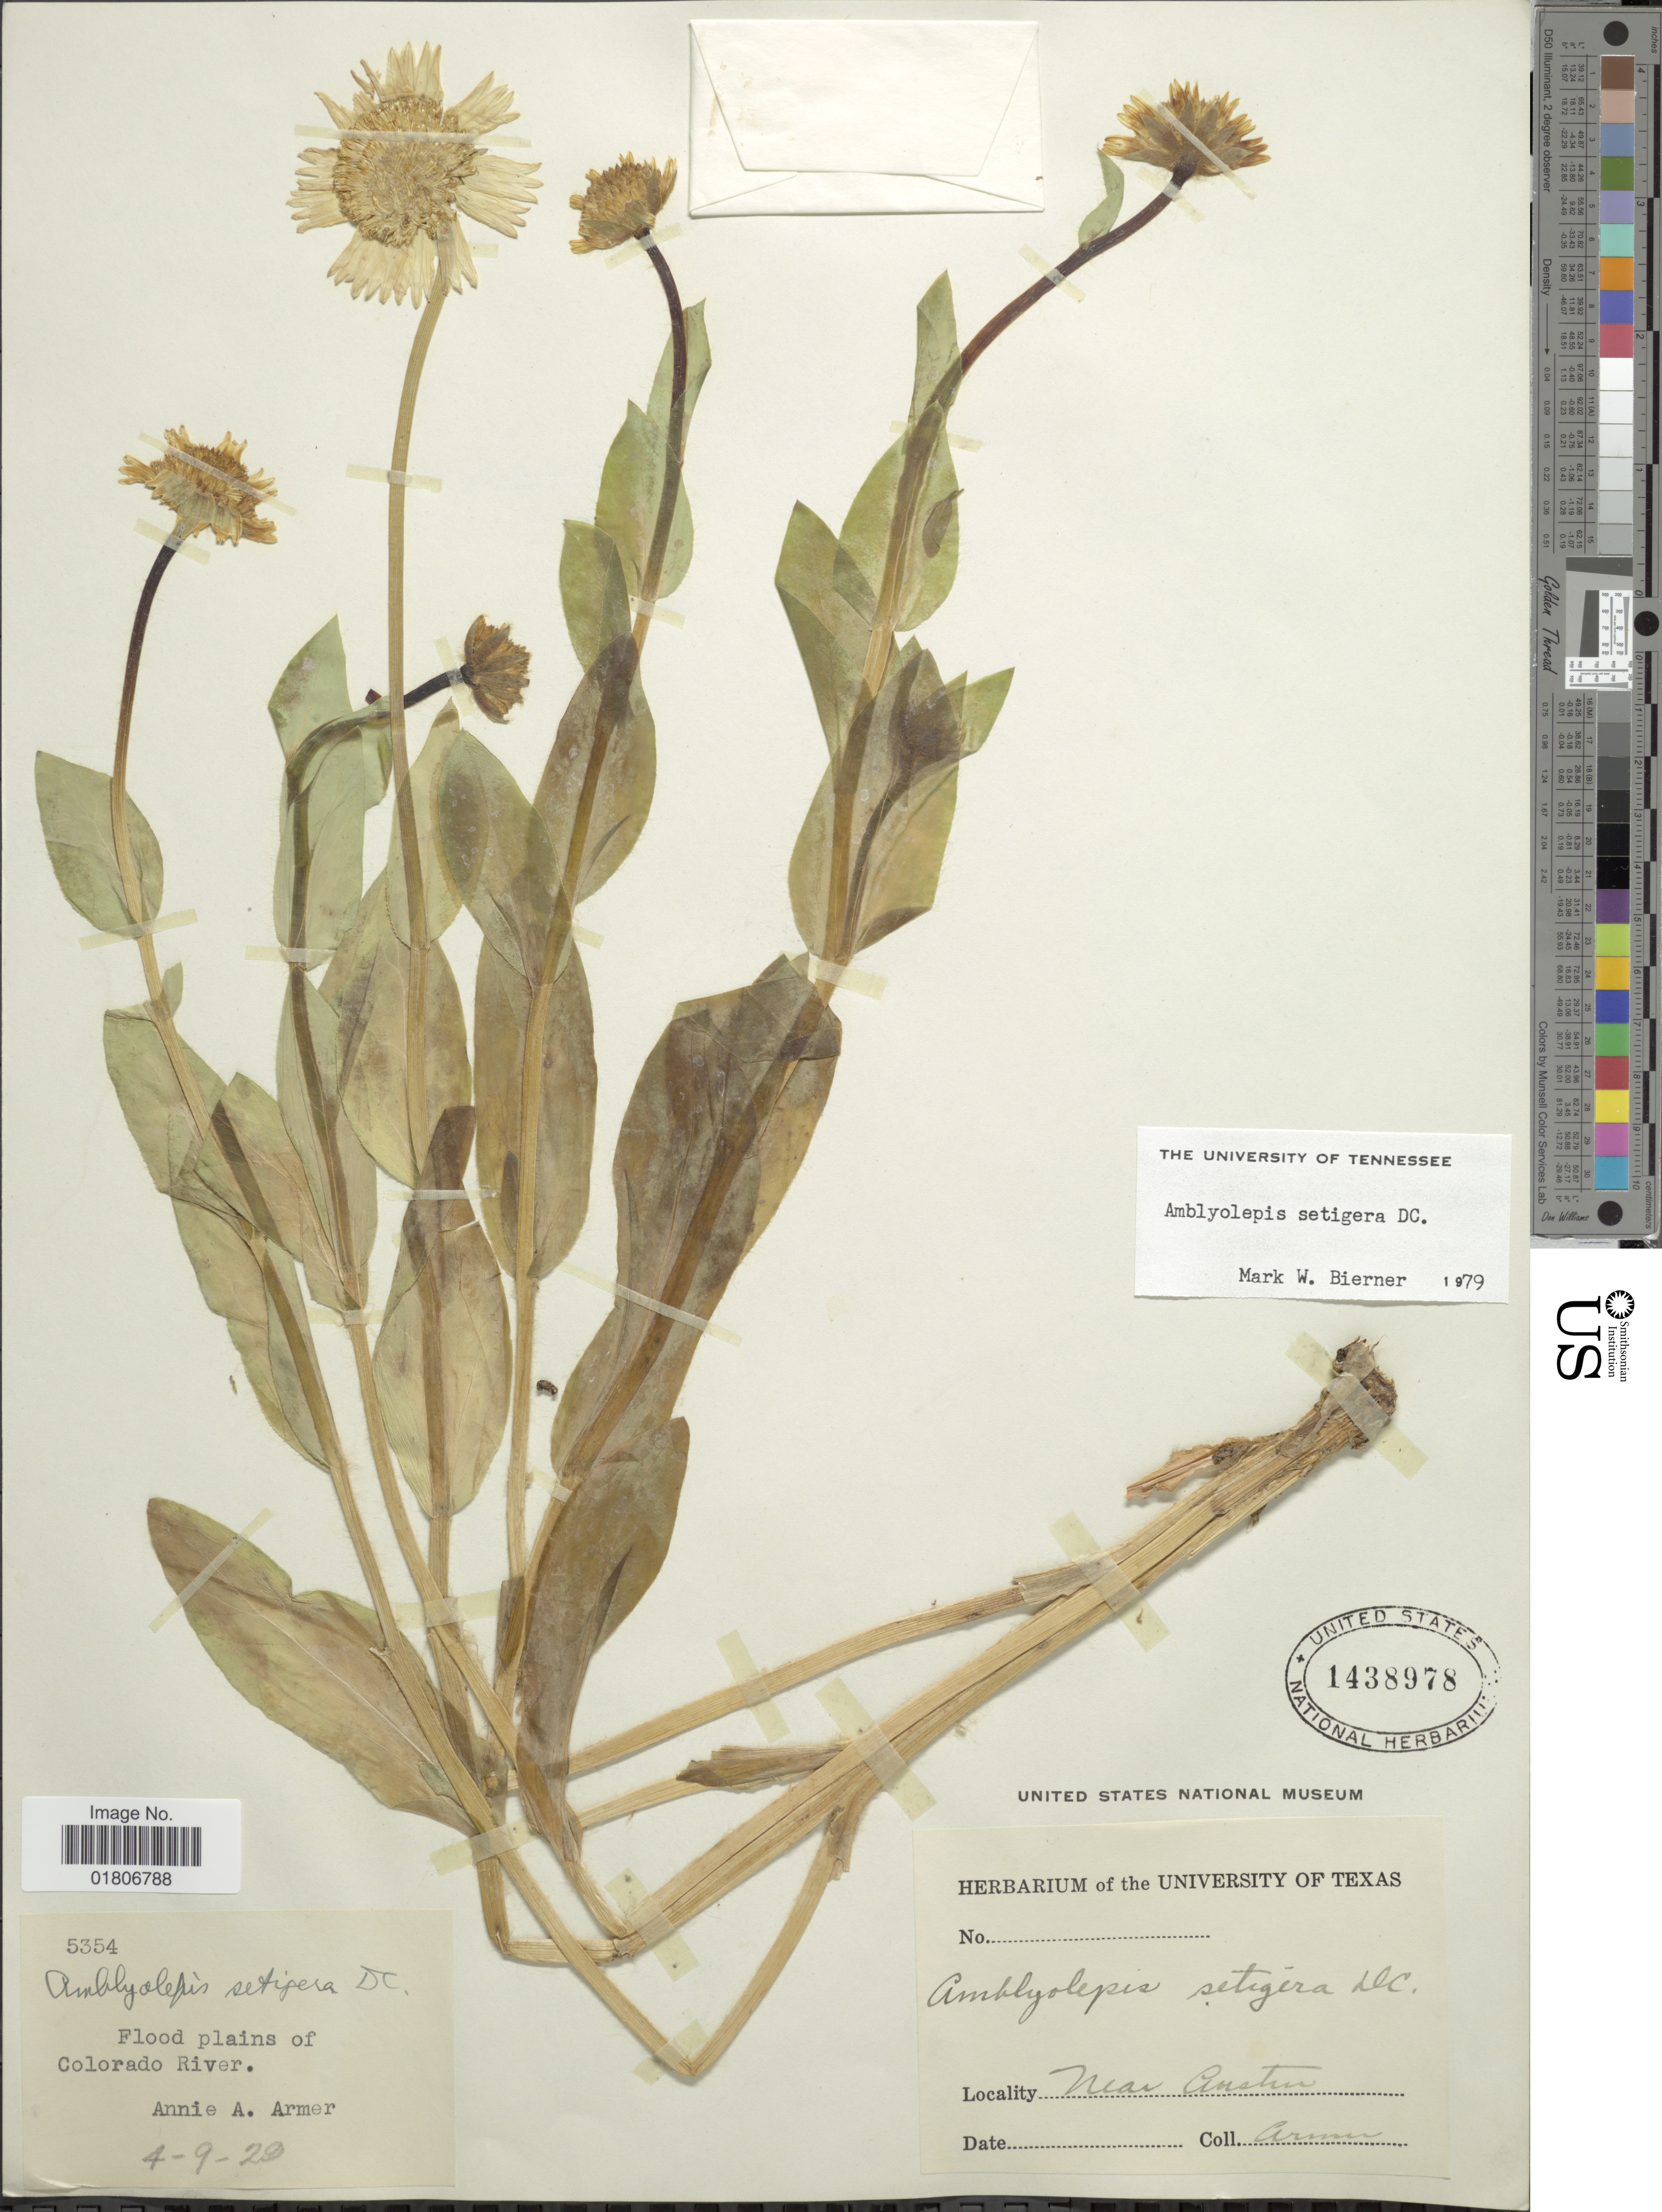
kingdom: Plantae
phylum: Tracheophyta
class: Magnoliopsida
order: Asterales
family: Asteraceae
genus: Amblyolepis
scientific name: Amblyolepis setigera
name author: DC.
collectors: A. Armer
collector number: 5354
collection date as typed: Transcribed d/m/y: 9/4/29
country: United States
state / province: Colorado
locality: Colorado River. Near Austin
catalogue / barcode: US 1438978